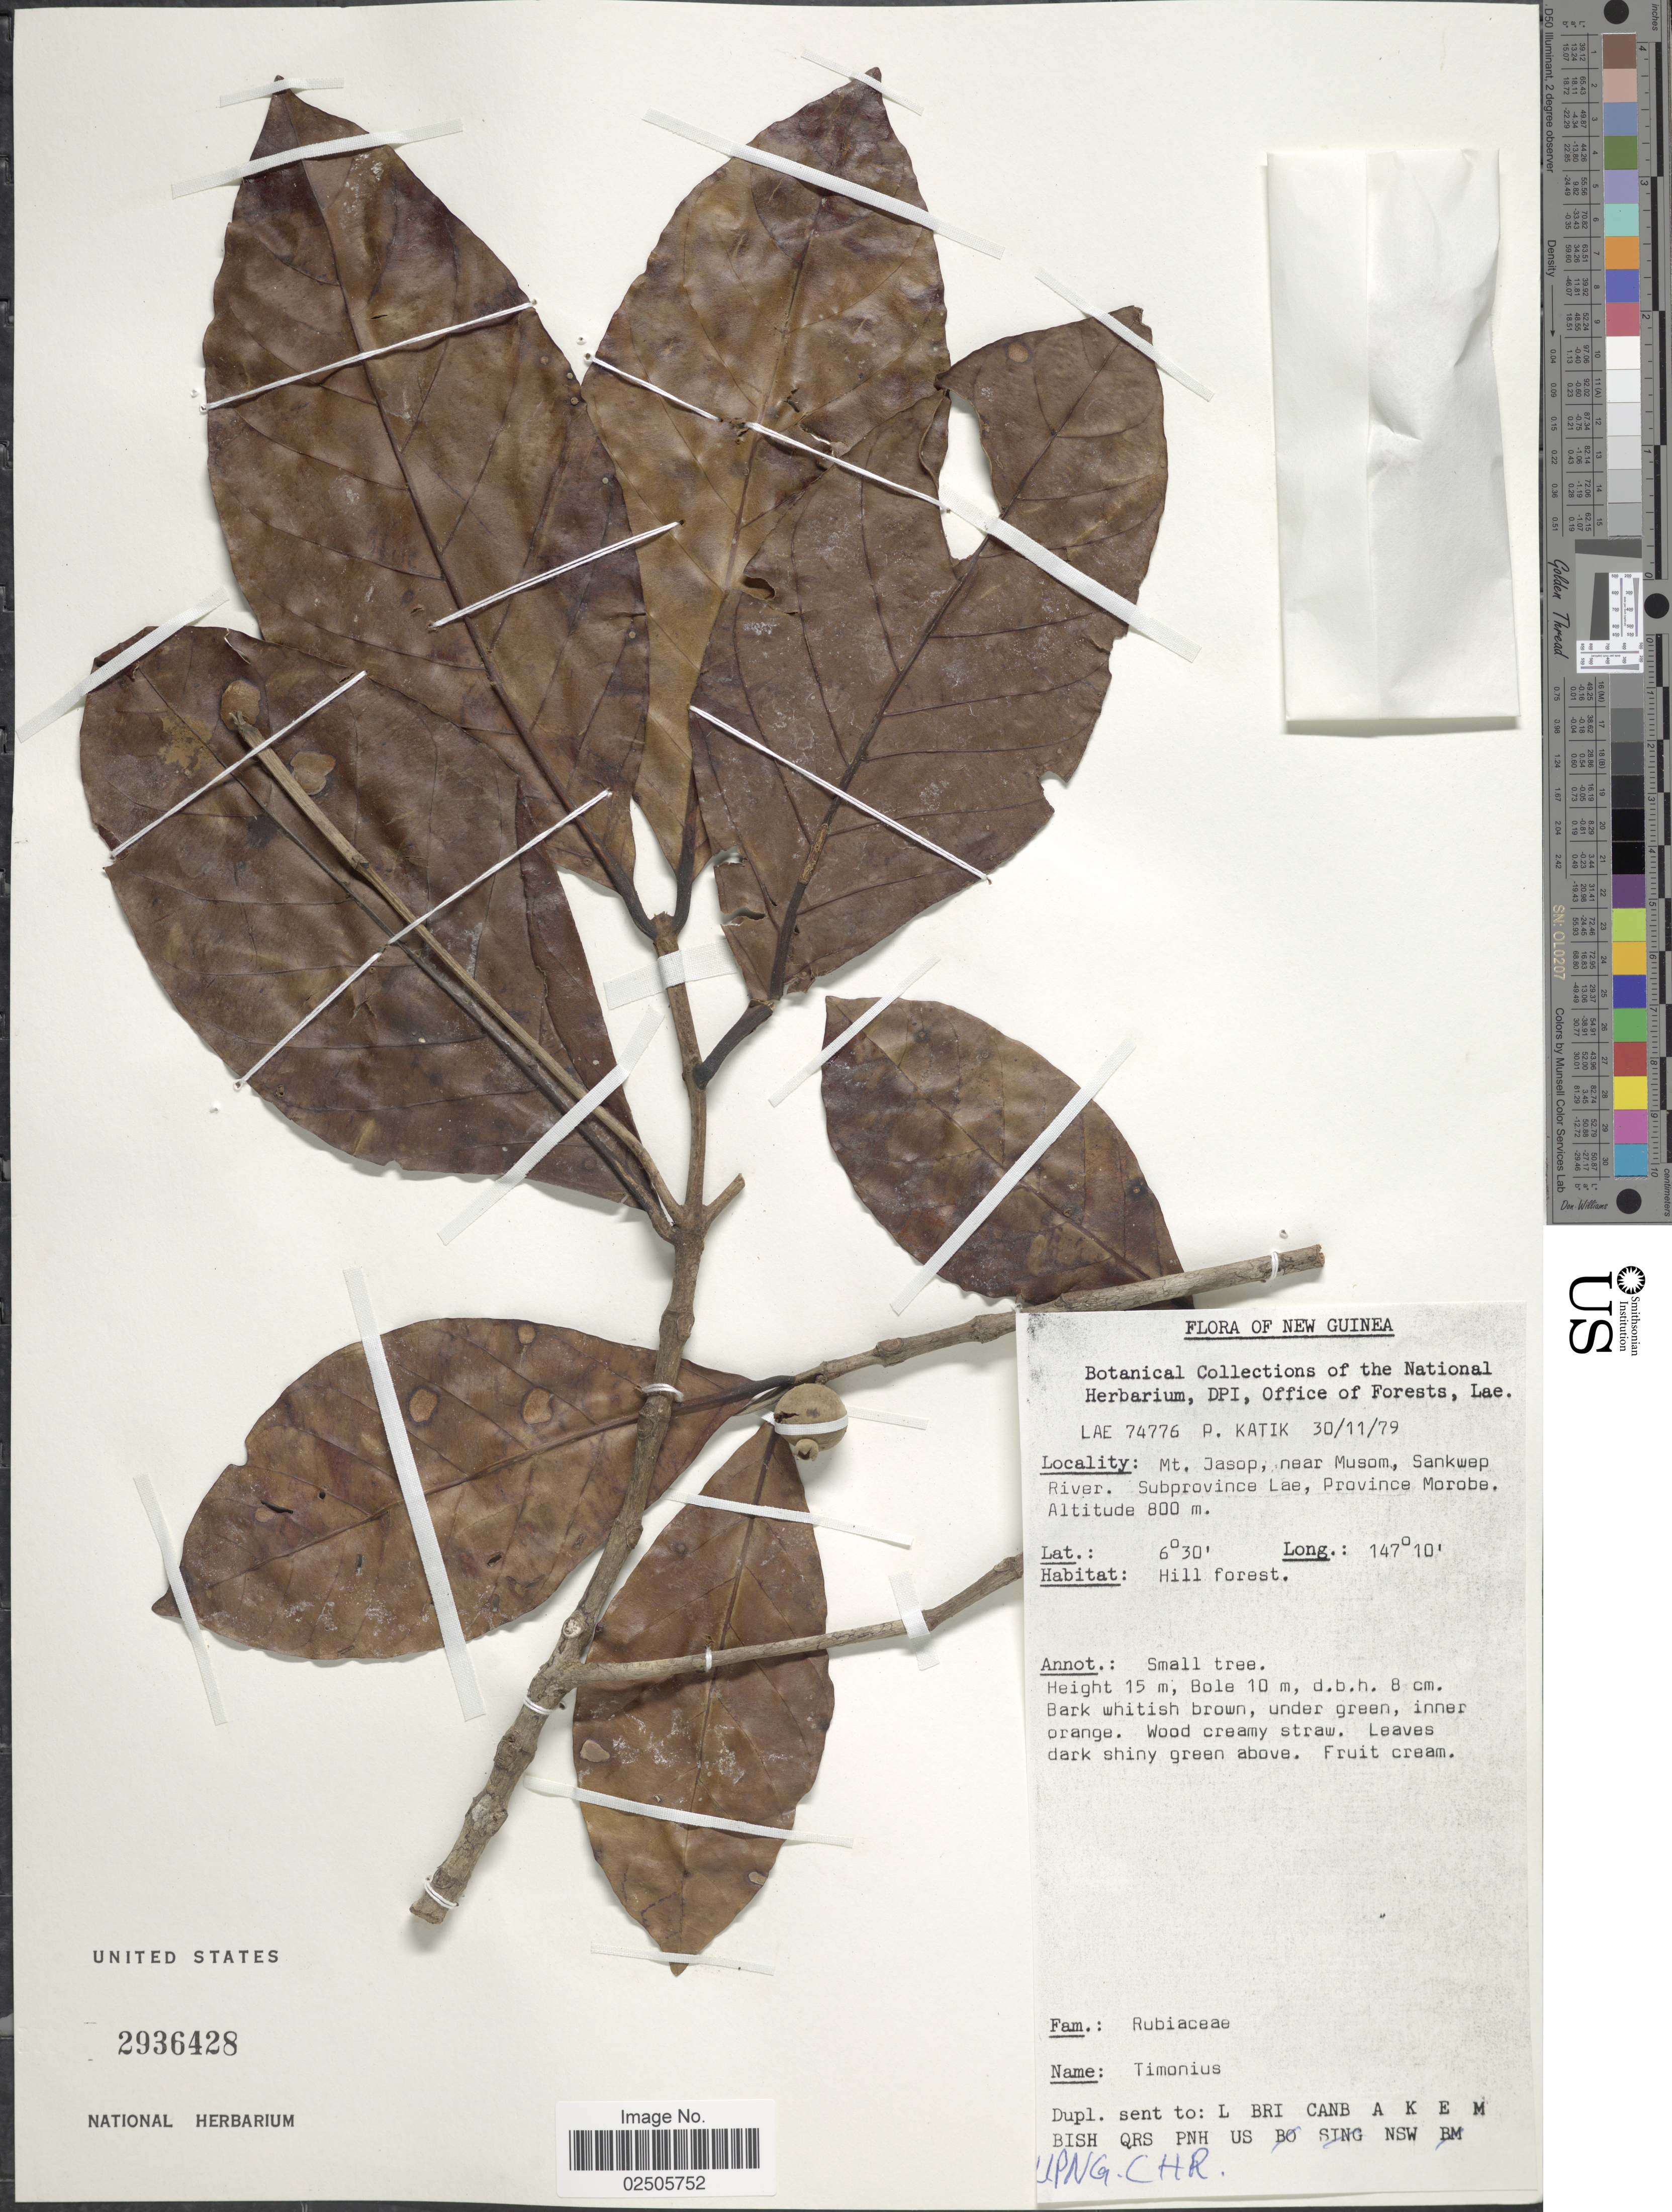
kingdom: Plantae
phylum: Tracheophyta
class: Magnoliopsida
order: Gentianales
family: Rubiaceae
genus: Timonius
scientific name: Timonius sp.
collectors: P. Katik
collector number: LAE74776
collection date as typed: Transcribed d/m/y: 30/11/79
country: Papua New Guinea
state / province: Morobe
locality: Mt. Jasop, near Musom, Sankwep River. Subprovince Lae, Province Morobe.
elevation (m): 800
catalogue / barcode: US 2936428